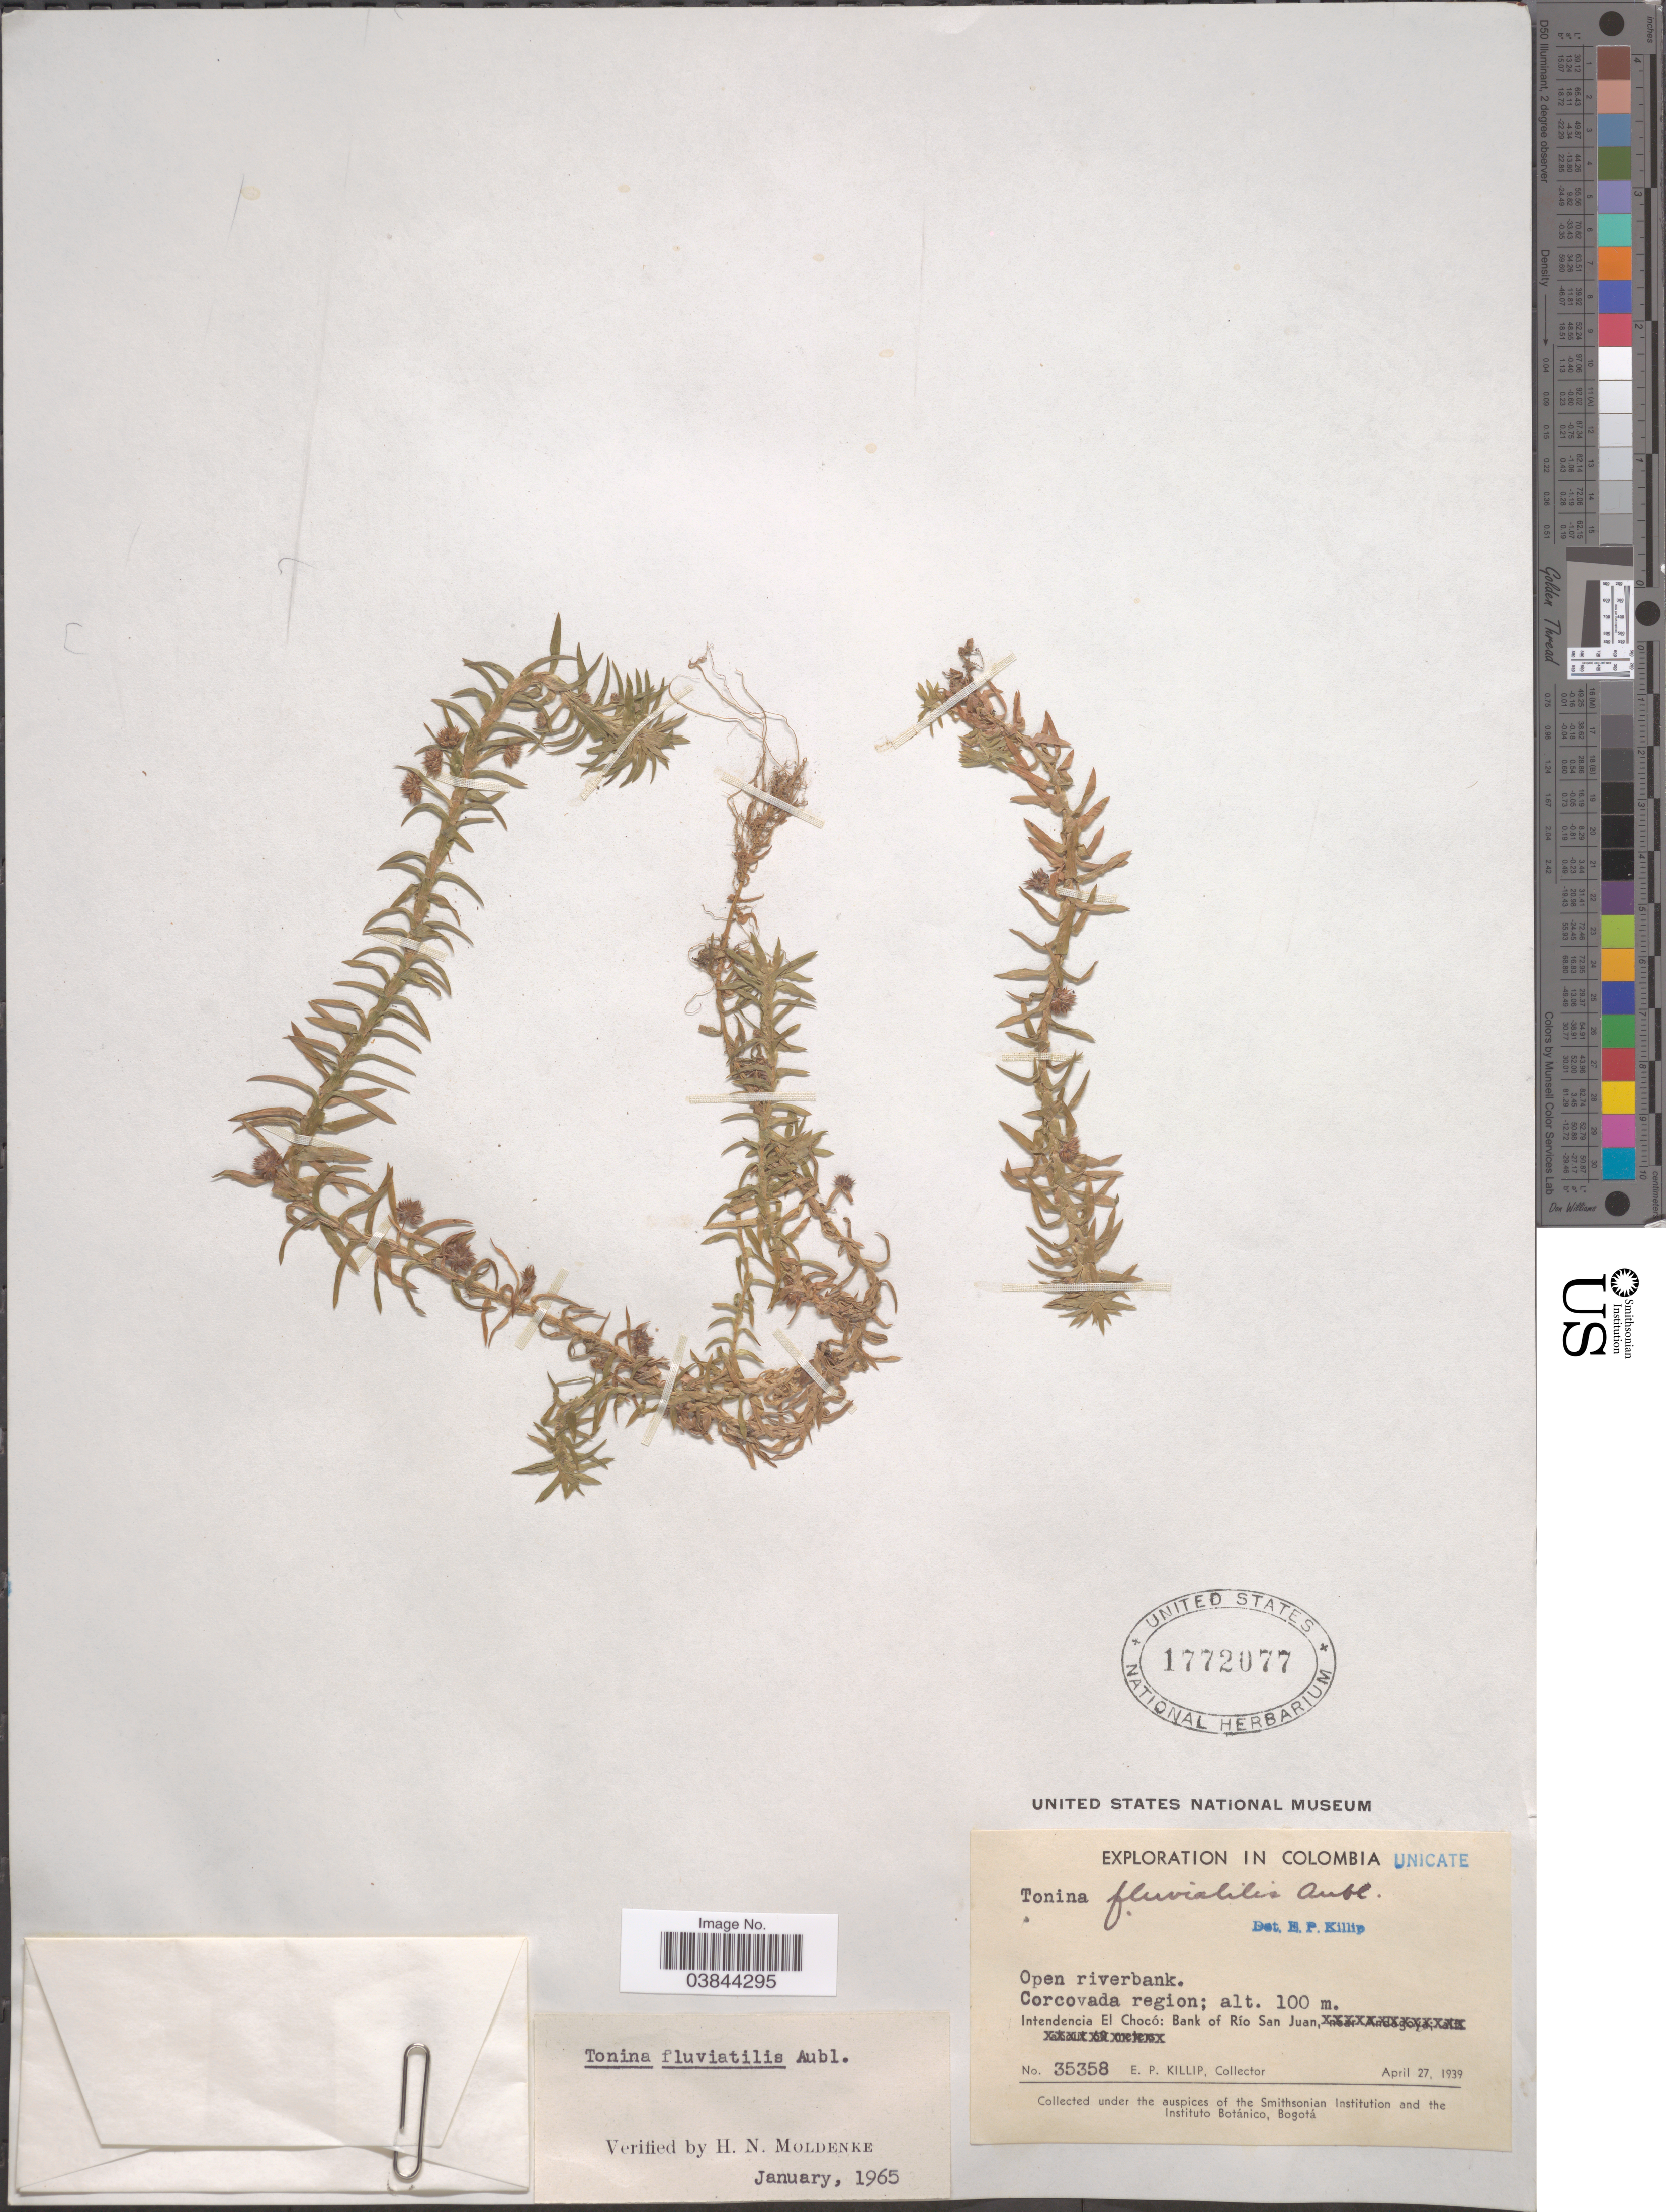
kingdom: Plantae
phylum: Tracheophyta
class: Liliopsida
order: Poales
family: Eriocaulaceae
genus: Tonina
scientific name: Tonina fluviatilis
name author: Aubl.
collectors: E. P. Killip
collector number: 35358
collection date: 1939-04-27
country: Colombia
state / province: Chocó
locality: Corcovada region. Intendencia El Chocó: Bank of Río San Juan.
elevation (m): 100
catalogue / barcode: US 1772077